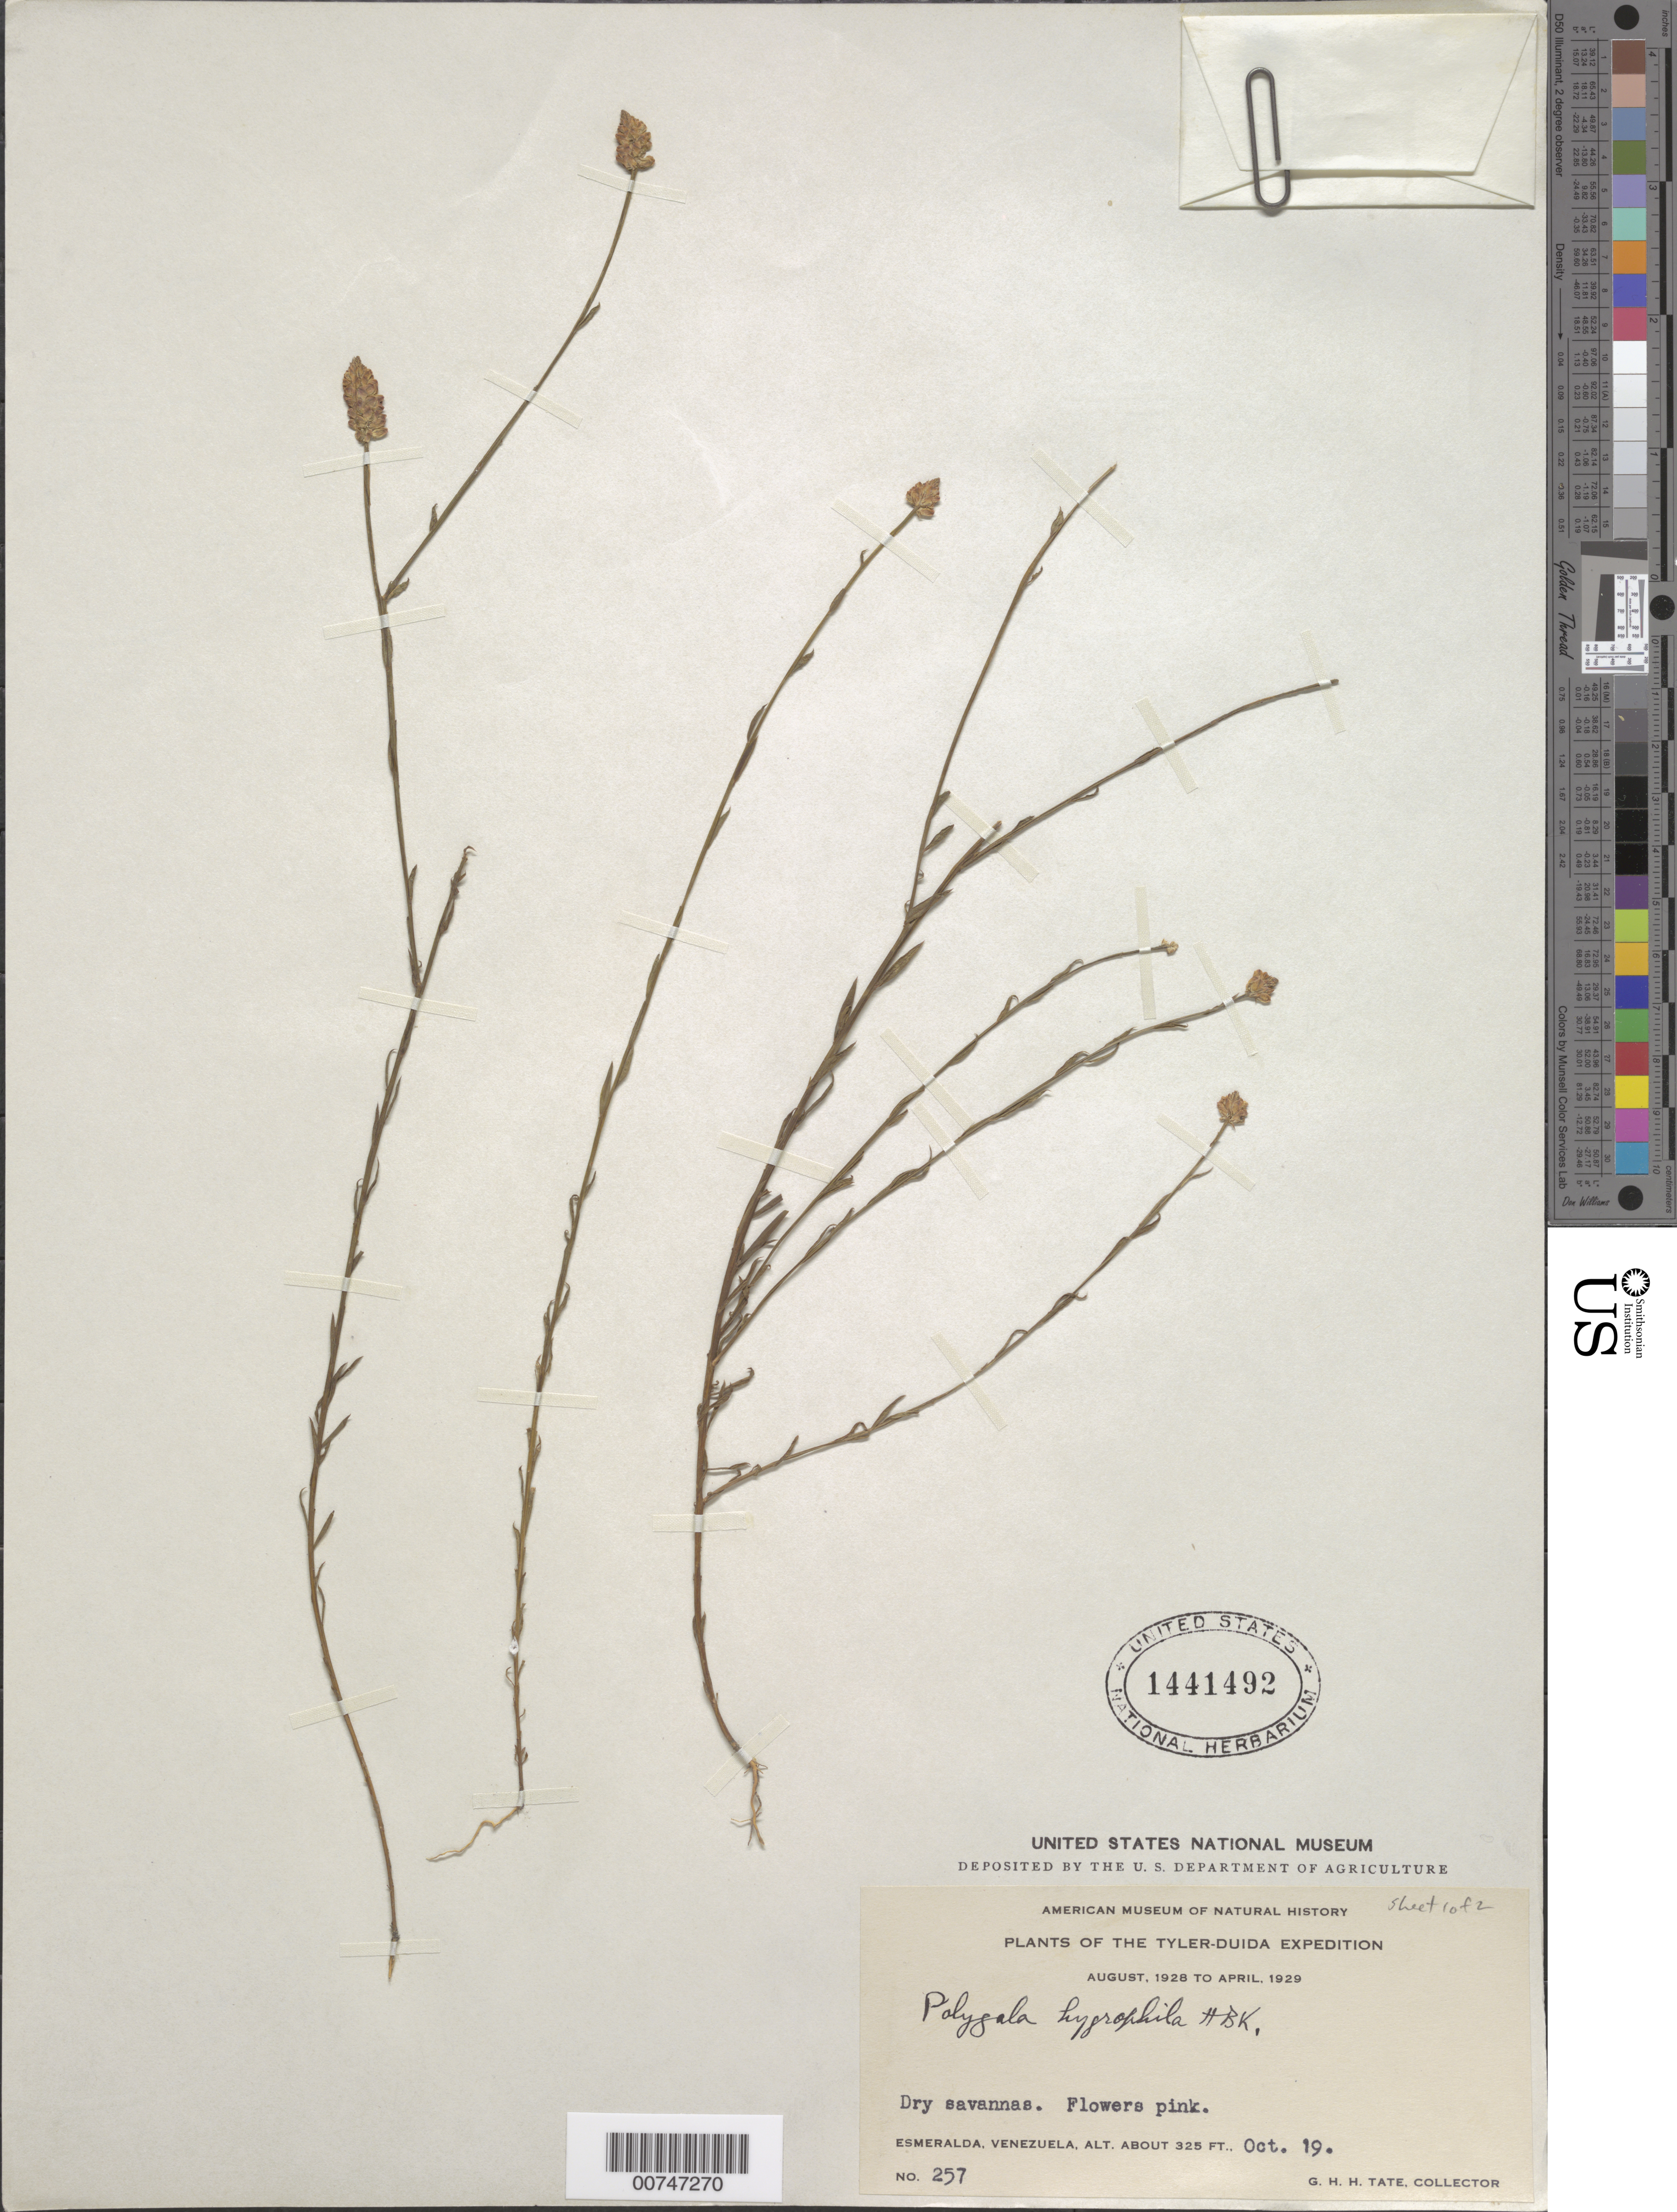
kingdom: Plantae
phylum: Tracheophyta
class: Magnoliopsida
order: Fabales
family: Polygalaceae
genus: Polygala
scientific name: Polygala hygrophila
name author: Kunth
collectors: G. H. H.Tate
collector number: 257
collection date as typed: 19-Oct-28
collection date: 1928-10-19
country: Venezuela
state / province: Amazonas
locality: Esmeralda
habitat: Dry savannas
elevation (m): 99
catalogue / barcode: US 1441492